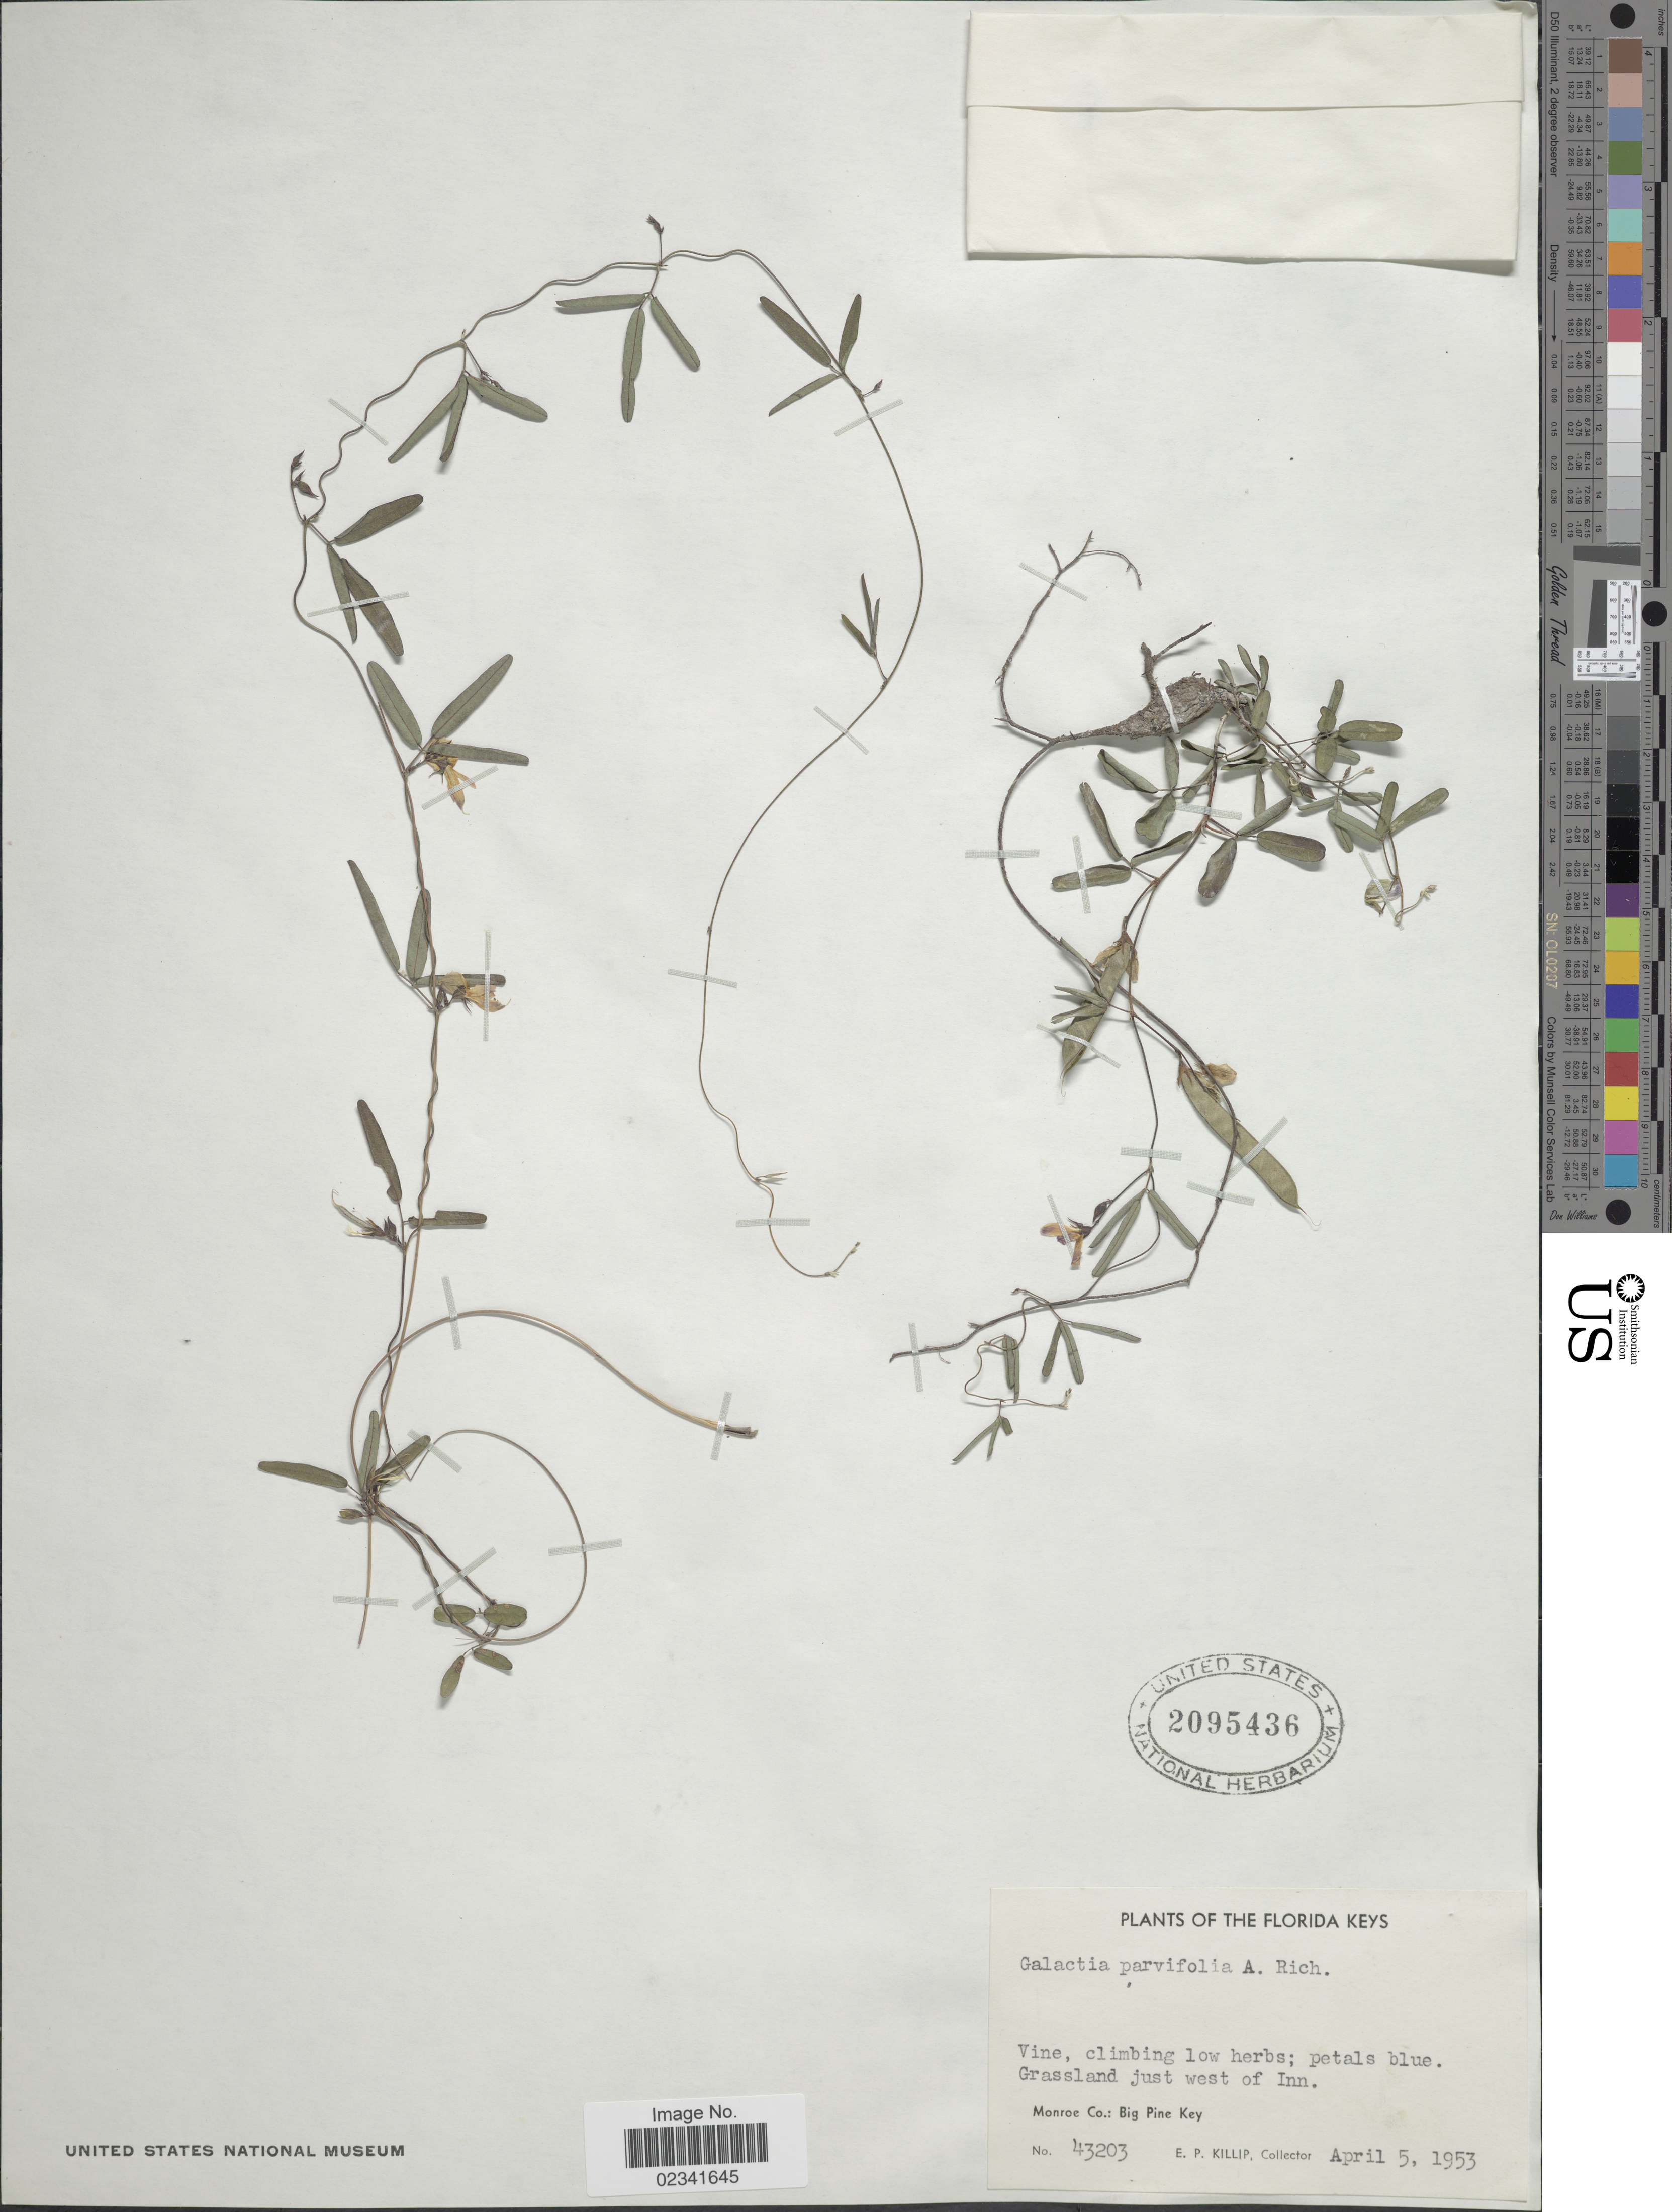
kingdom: Plantae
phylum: Tracheophyta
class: Magnoliopsida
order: Fabales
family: Fabaceae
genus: Galactia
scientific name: Galactia parvifolia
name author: A. Rich.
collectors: E. P. Killip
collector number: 43203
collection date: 1953-04-05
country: United States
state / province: Florida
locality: Florida Keys, Grassland just west of Inn., Monroe Co.: Big Pine Key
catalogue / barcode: US 2095436